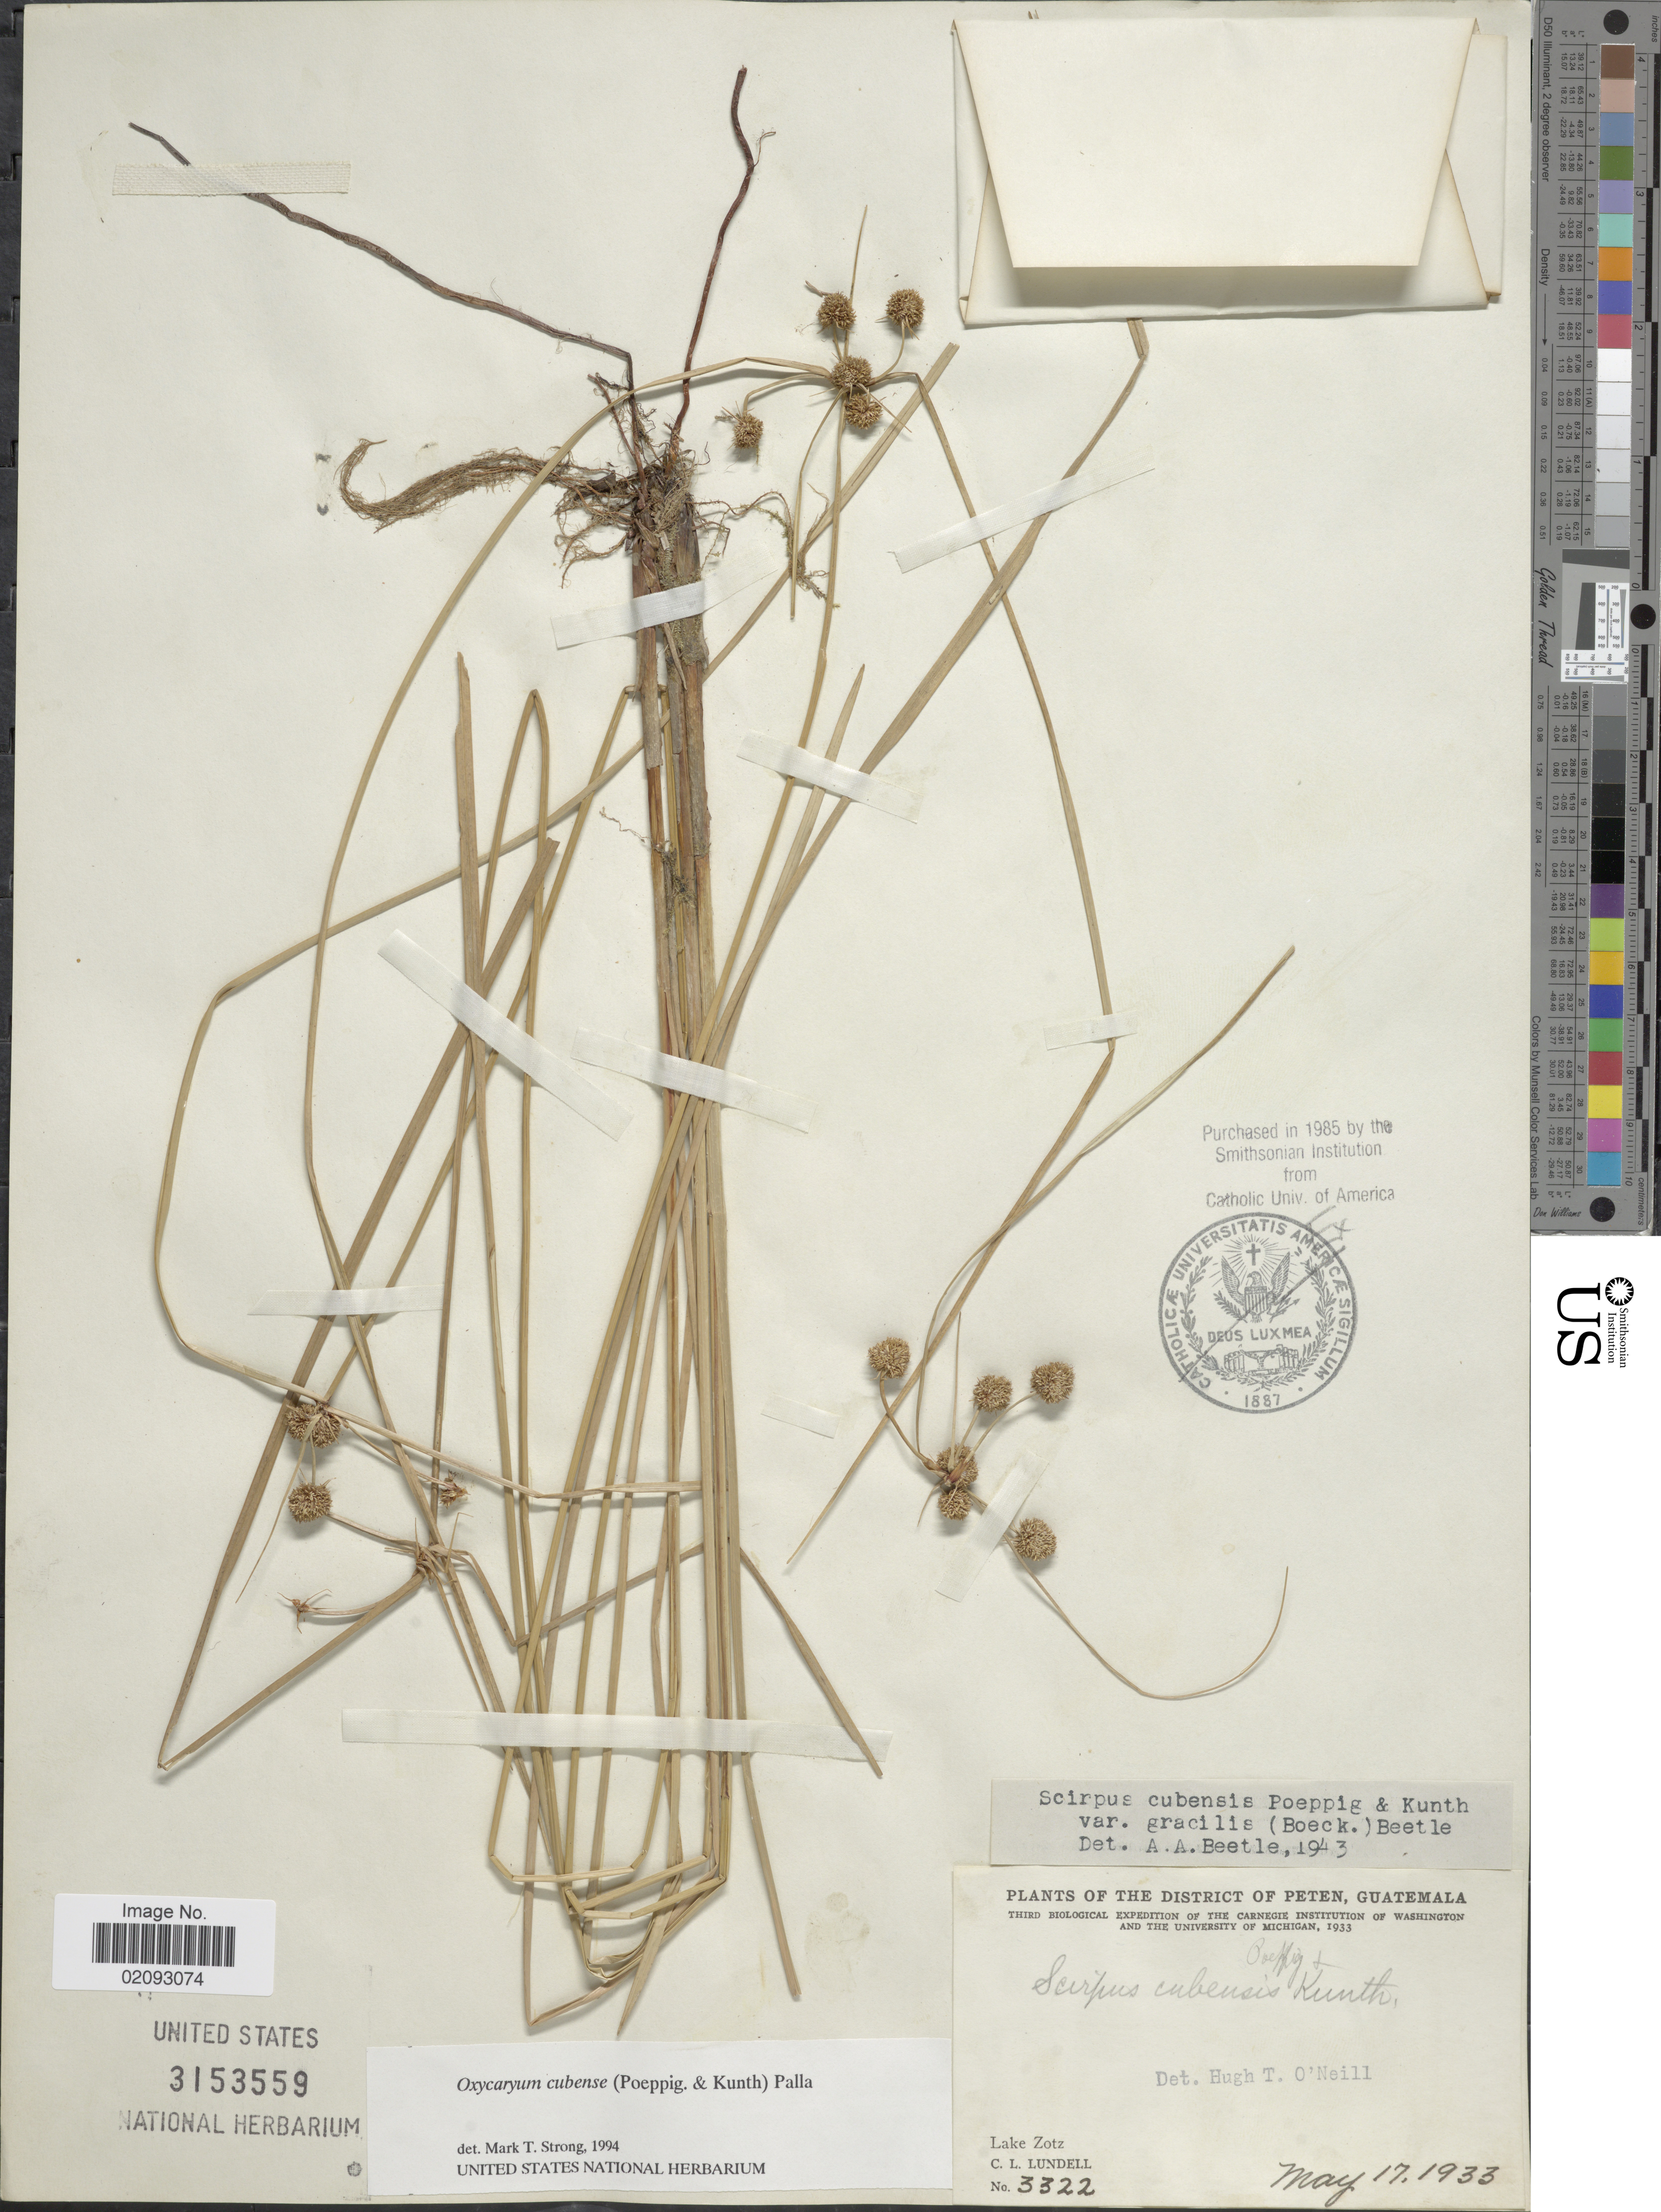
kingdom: Plantae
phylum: Tracheophyta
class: Liliopsida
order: Poales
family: Cyperaceae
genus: Cyperus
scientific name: Cyperus blepharoleptos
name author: Steud.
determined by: Strong, M. T., (US), Smithsonian Institution - National Museum of Natural History (UNITED STATES)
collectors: C. L. Lundell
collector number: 3322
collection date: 1933-05-17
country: Guatemala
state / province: El Petén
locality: The District of Peten, Lake Zotz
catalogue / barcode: US 3153559